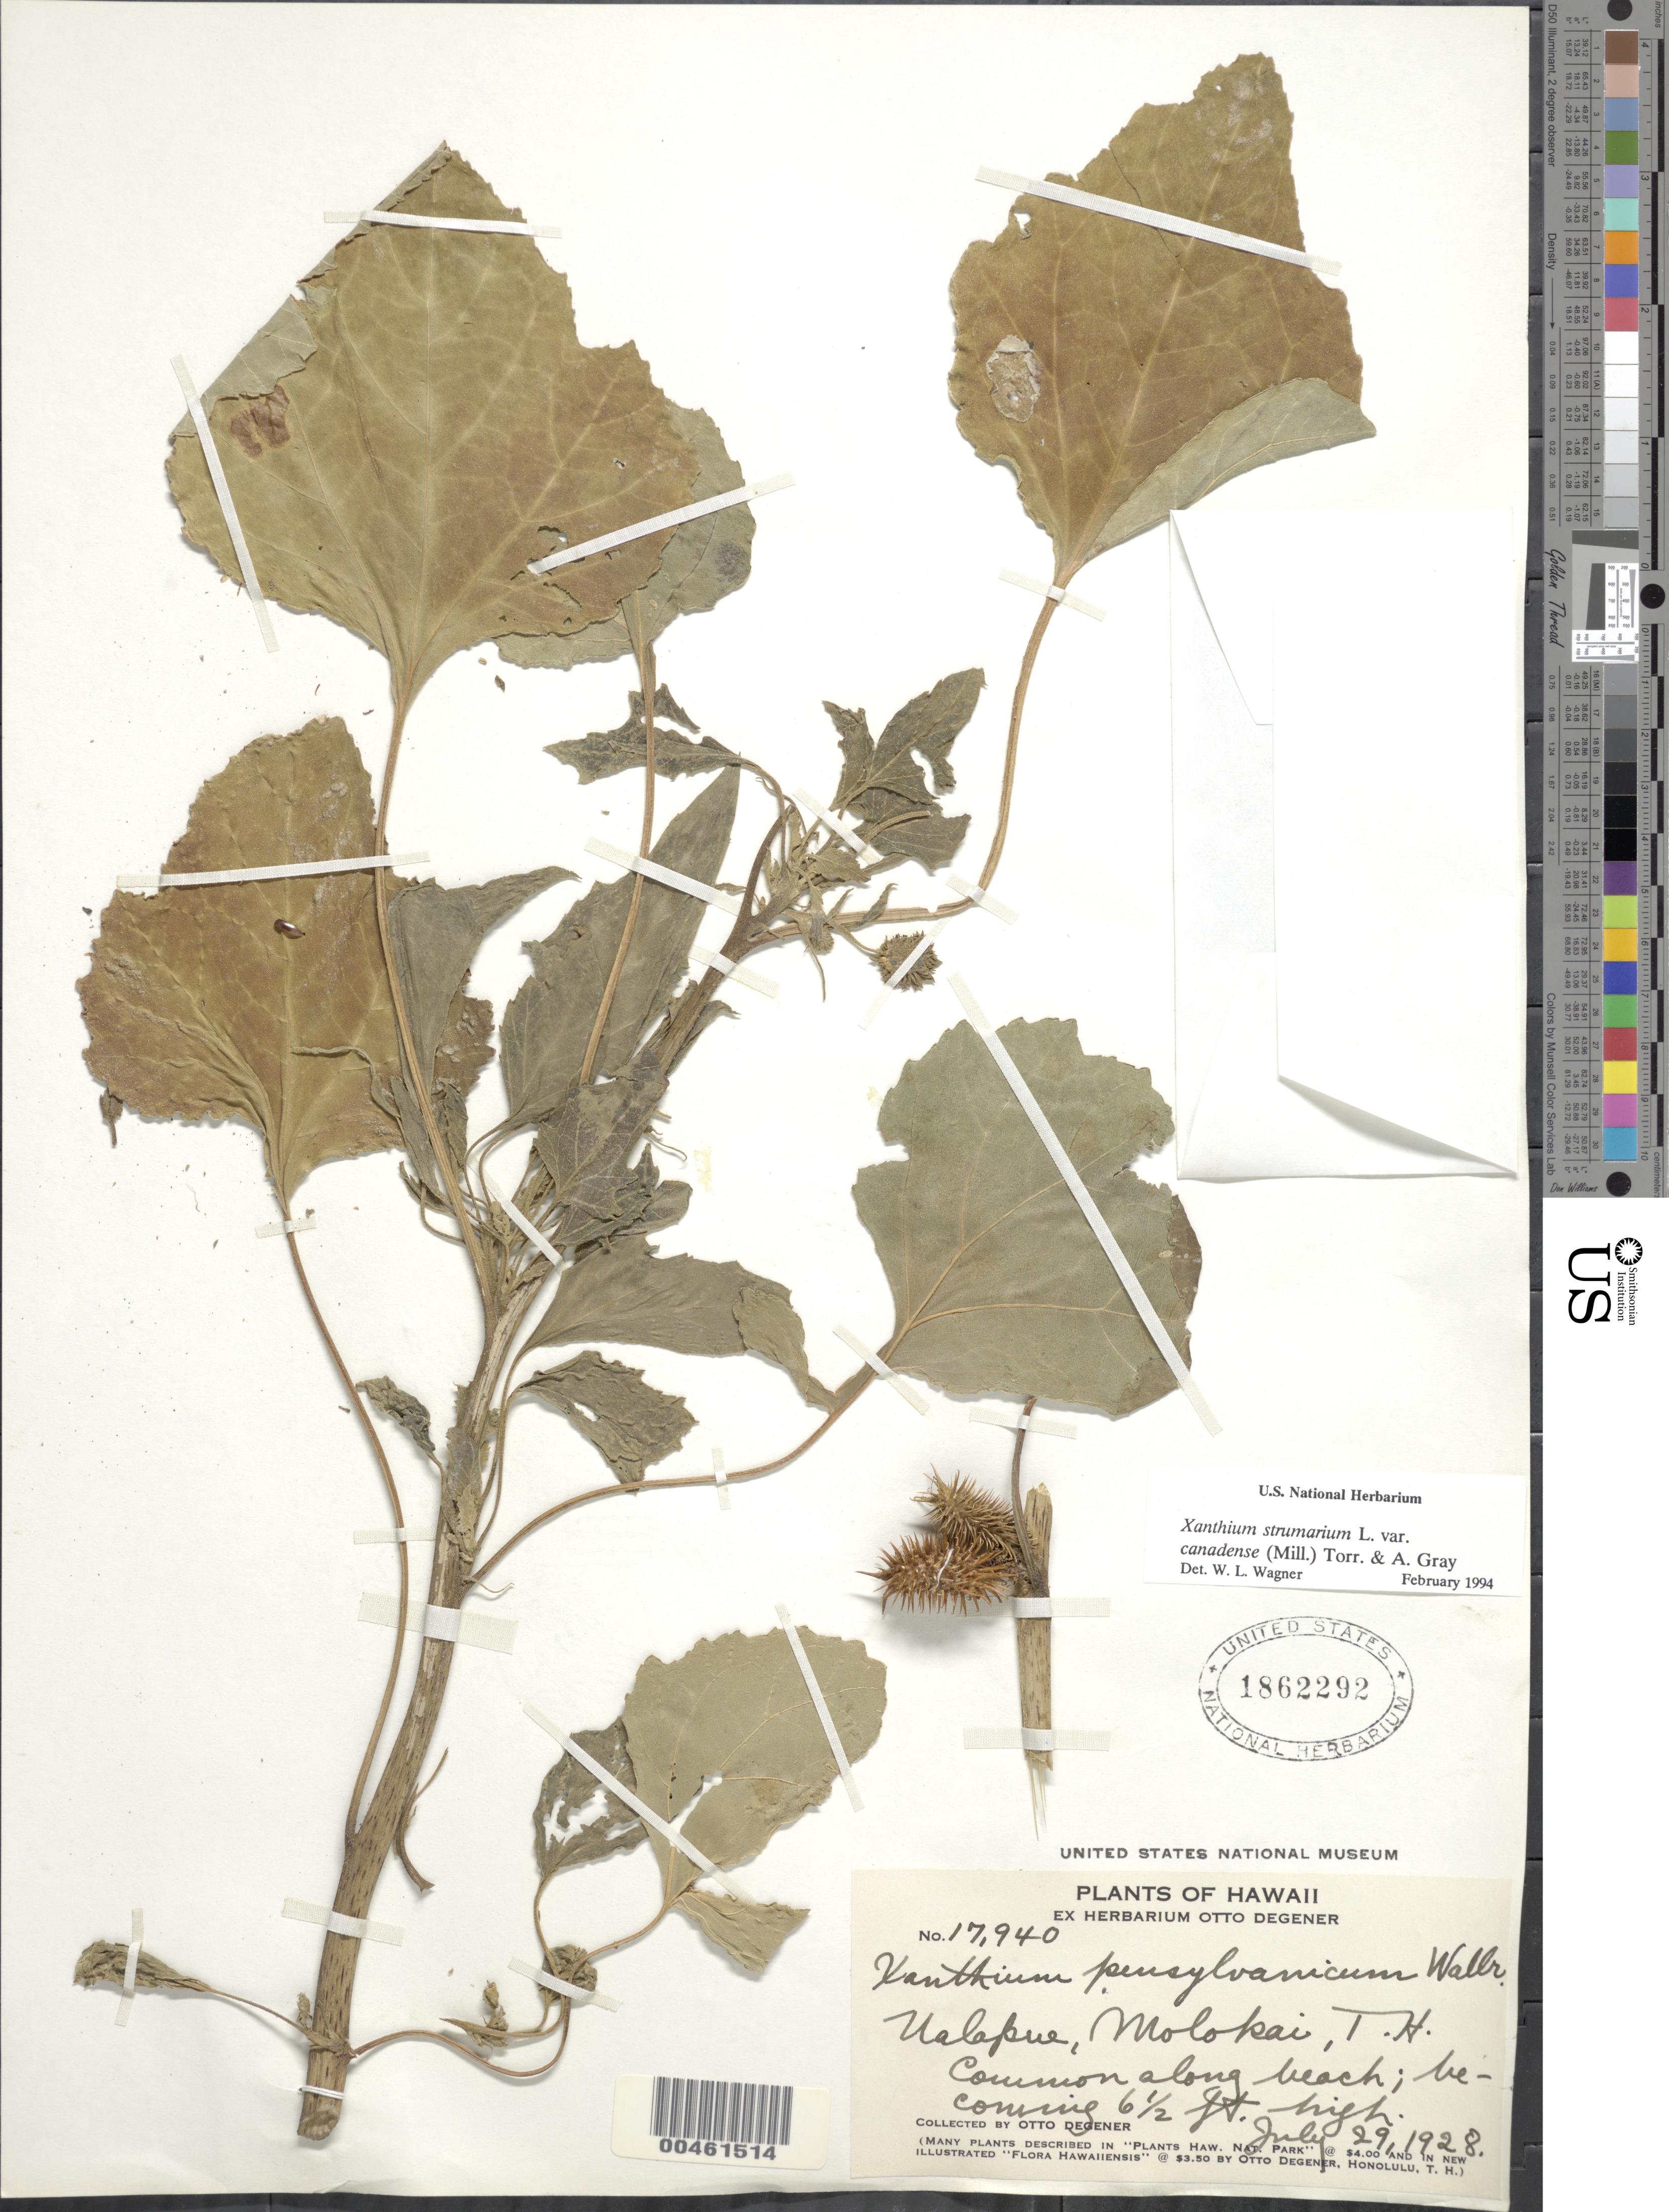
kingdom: Plantae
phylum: Tracheophyta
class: Magnoliopsida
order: Asterales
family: Asteraceae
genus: Xanthium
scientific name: Xanthium strumarium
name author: L.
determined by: Wagner, W. L., (BOT), Smithsonian Institution - National Museum of Natural History (UNITED STATES)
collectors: O. Degener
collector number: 17940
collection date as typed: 29 Jul 1928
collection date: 1928-07-29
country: United States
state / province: Hawaii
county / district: Maui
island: Moloka'i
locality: Ualapue, along beach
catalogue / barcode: US 1862292